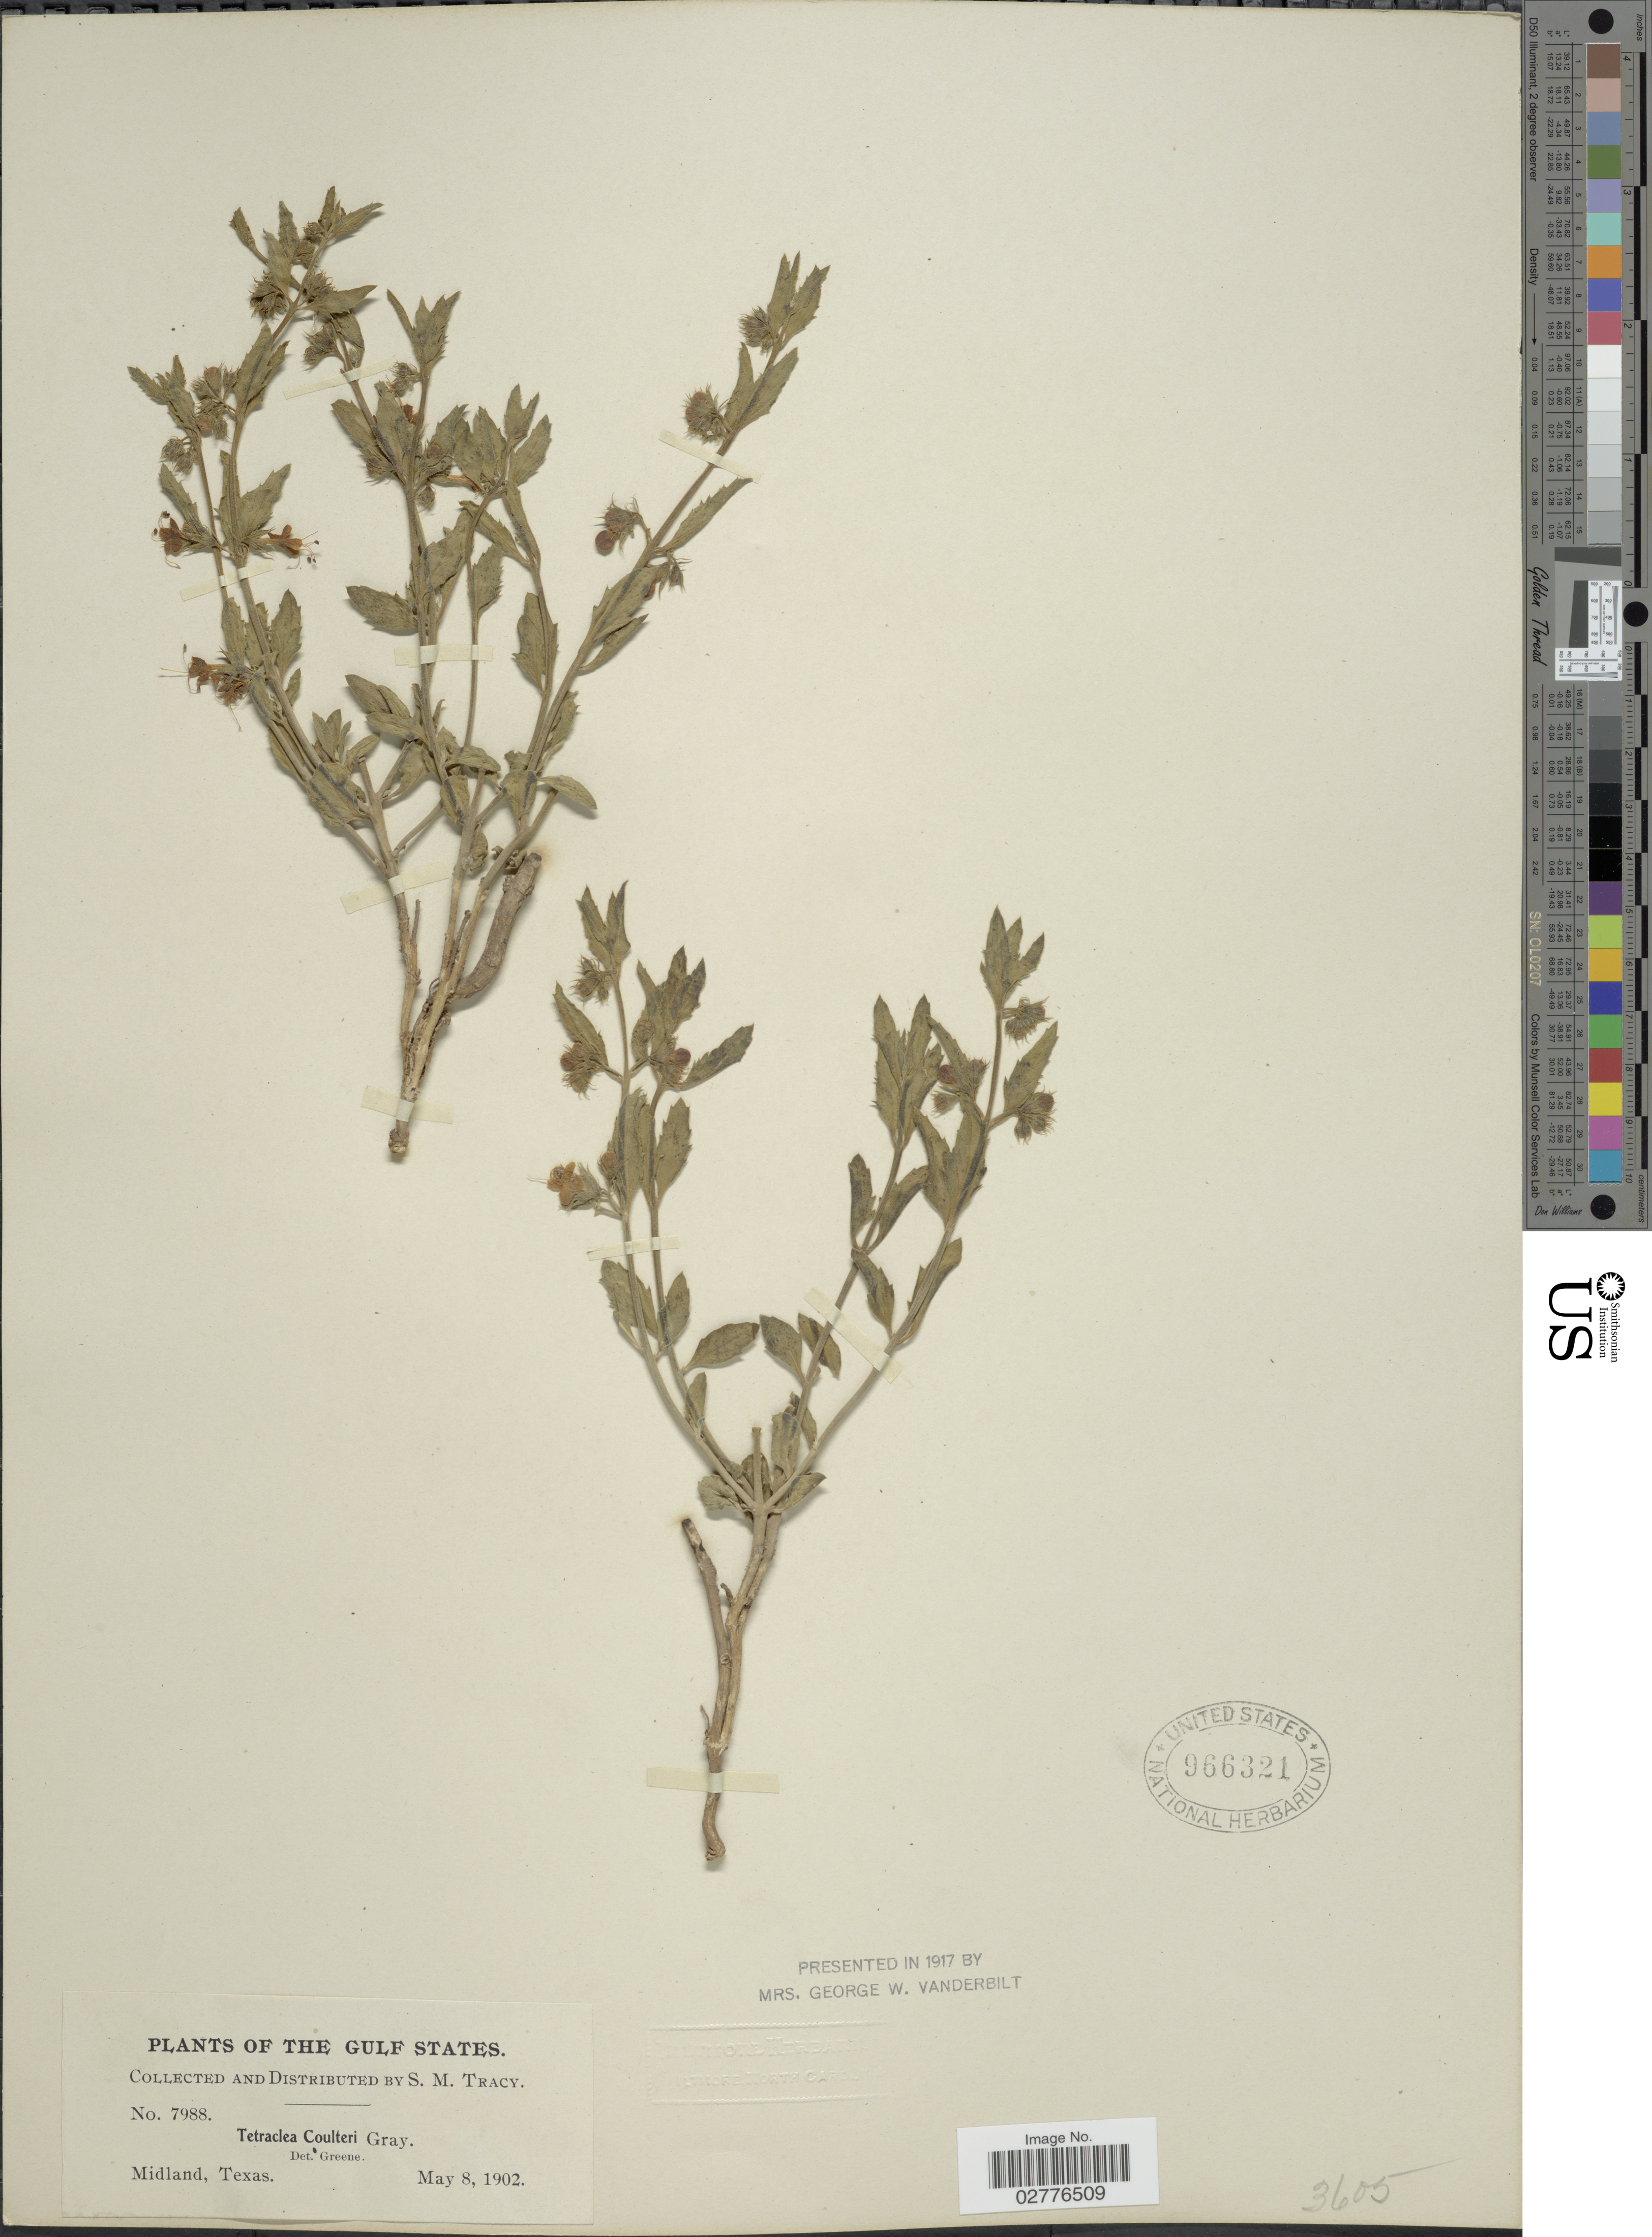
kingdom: Plantae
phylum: Tracheophyta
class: Magnoliopsida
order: Lamiales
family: Lamiaceae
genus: Tetraclea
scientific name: Tetraclea coulteri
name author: A. Gray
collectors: S. M. Tracy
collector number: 7988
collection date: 1902-05-08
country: United States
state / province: Texas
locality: Gulf States. Midland.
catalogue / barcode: US 966321